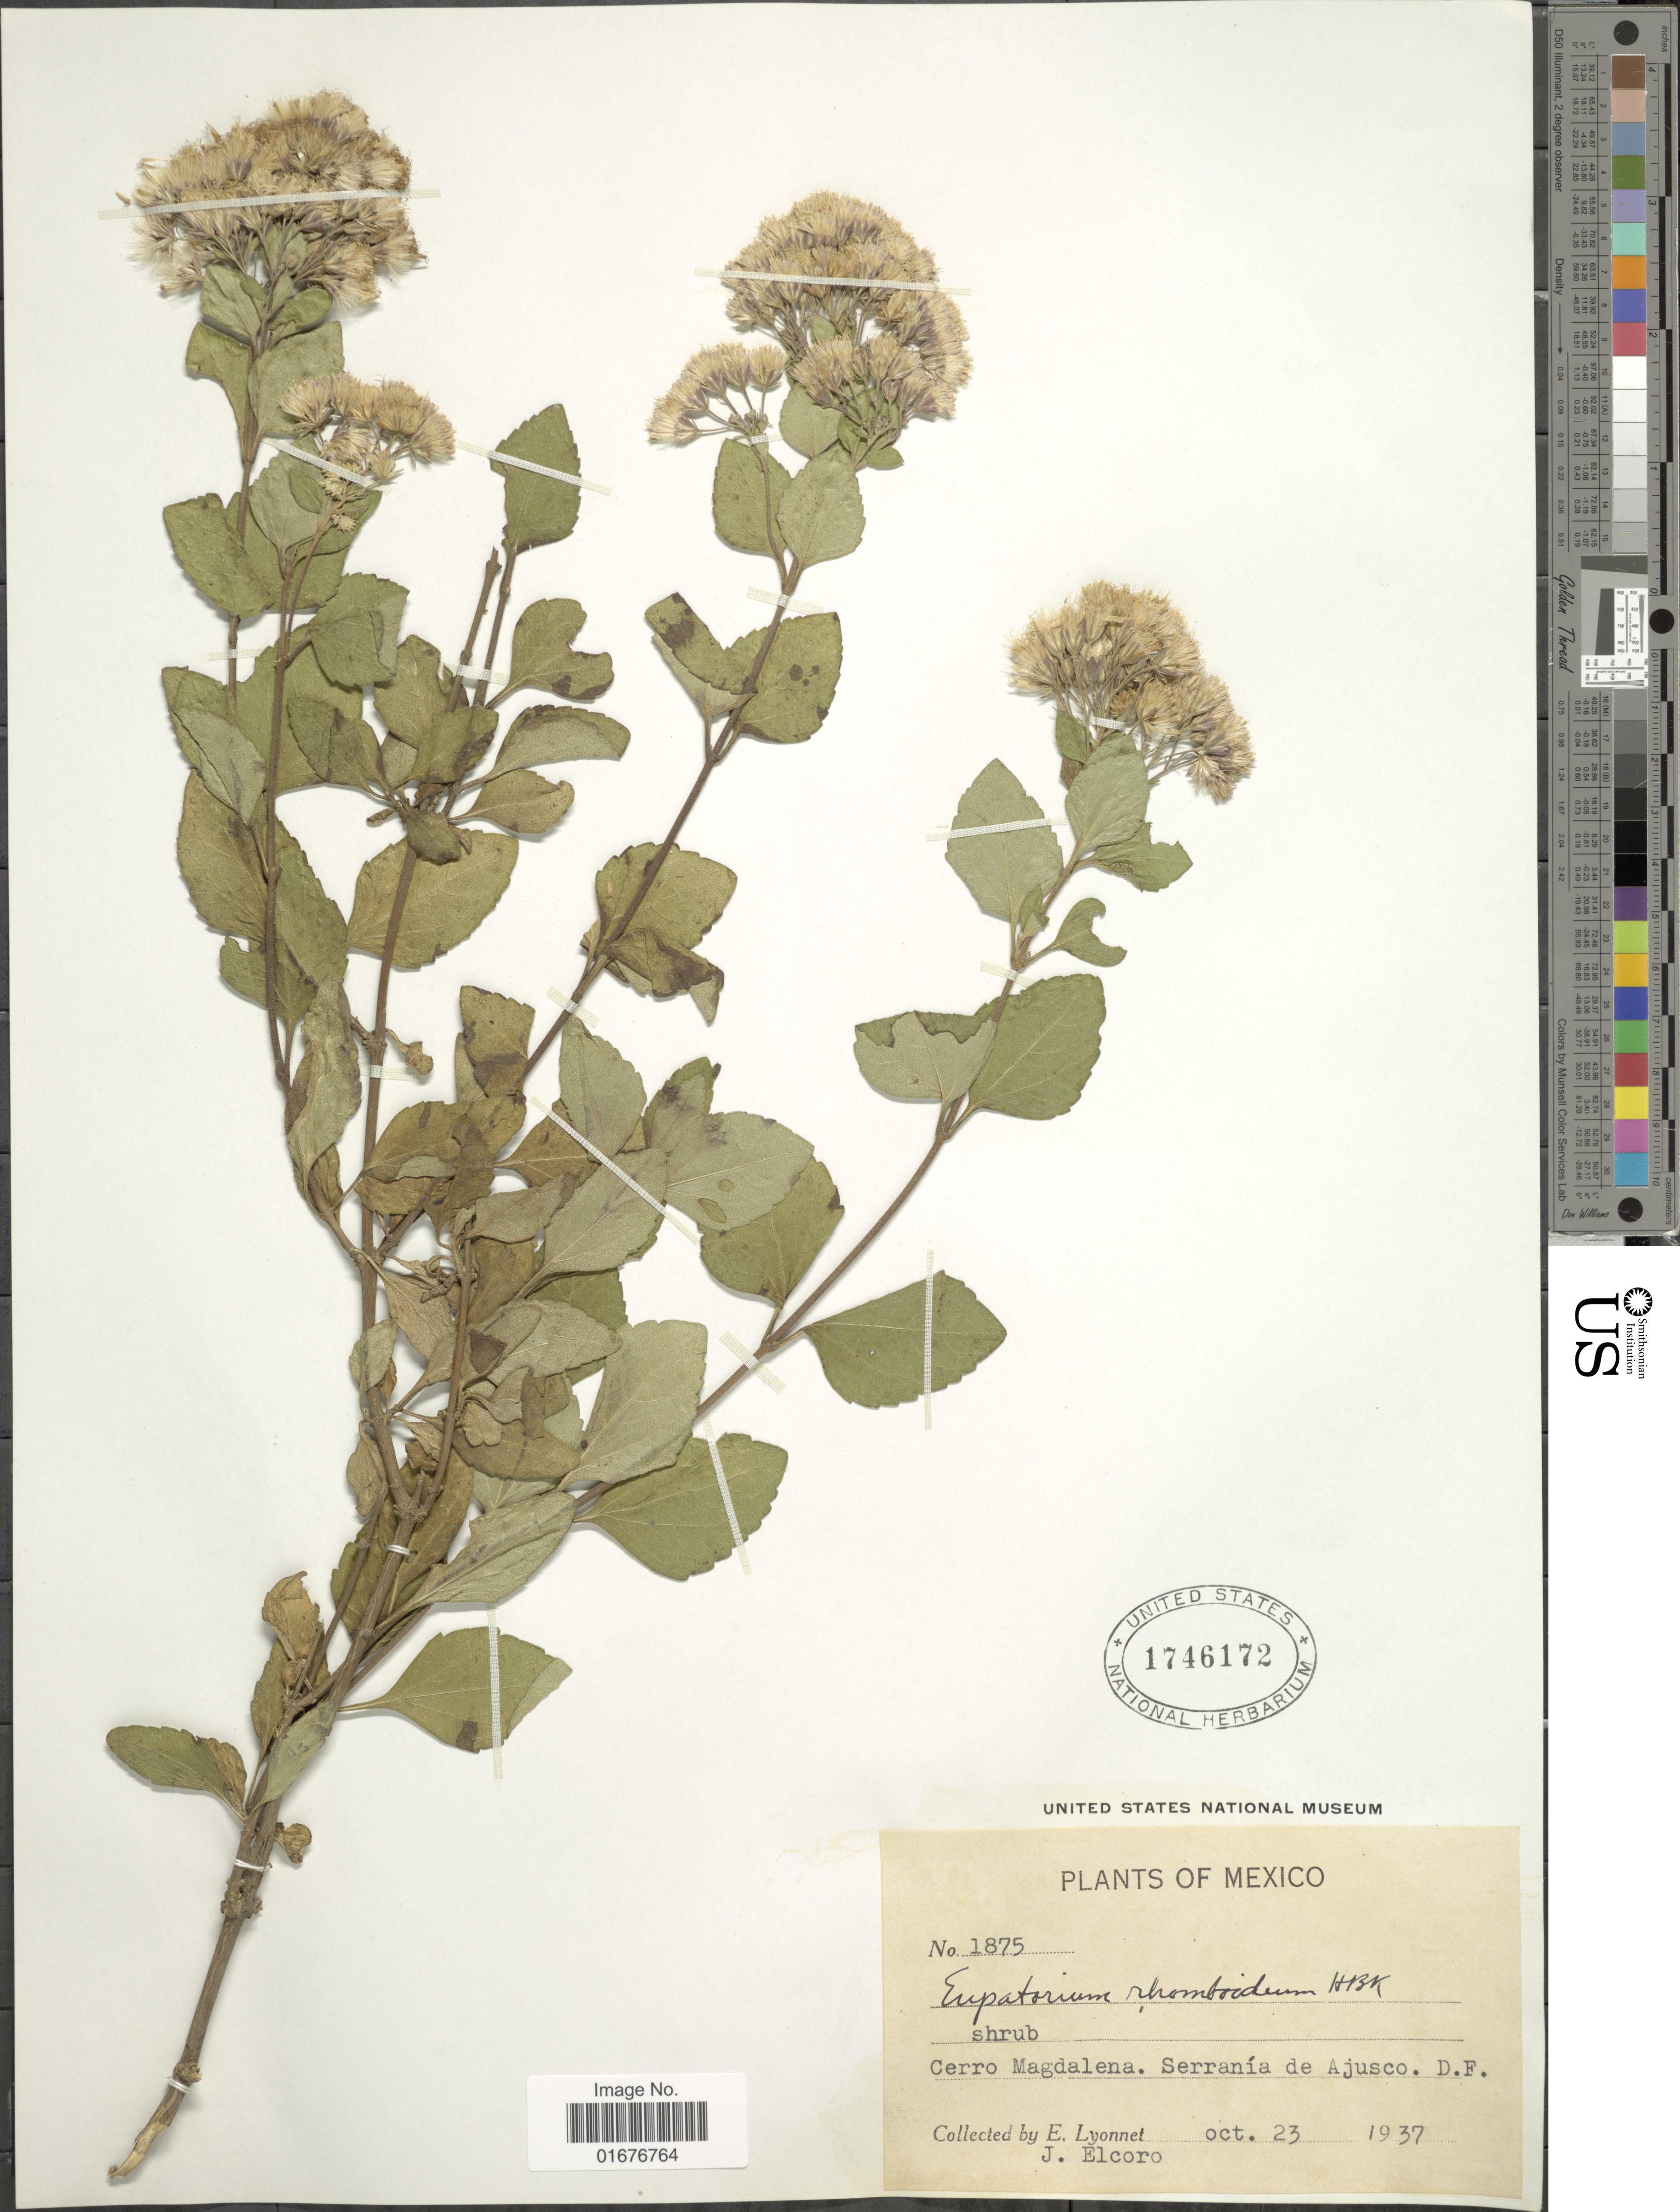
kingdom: Plantae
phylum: Tracheophyta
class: Magnoliopsida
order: Asterales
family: Asteraceae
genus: Ageratina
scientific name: Ageratina rhomboidea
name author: (Kunth) R.M. King & H. Rob.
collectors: E. Lyonnet & J. Elcoro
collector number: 1875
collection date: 1937-10-23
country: Mexico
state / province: Distrito Federal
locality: Cerro Magdalena, Serranía de Ajusco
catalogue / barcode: US 1746172